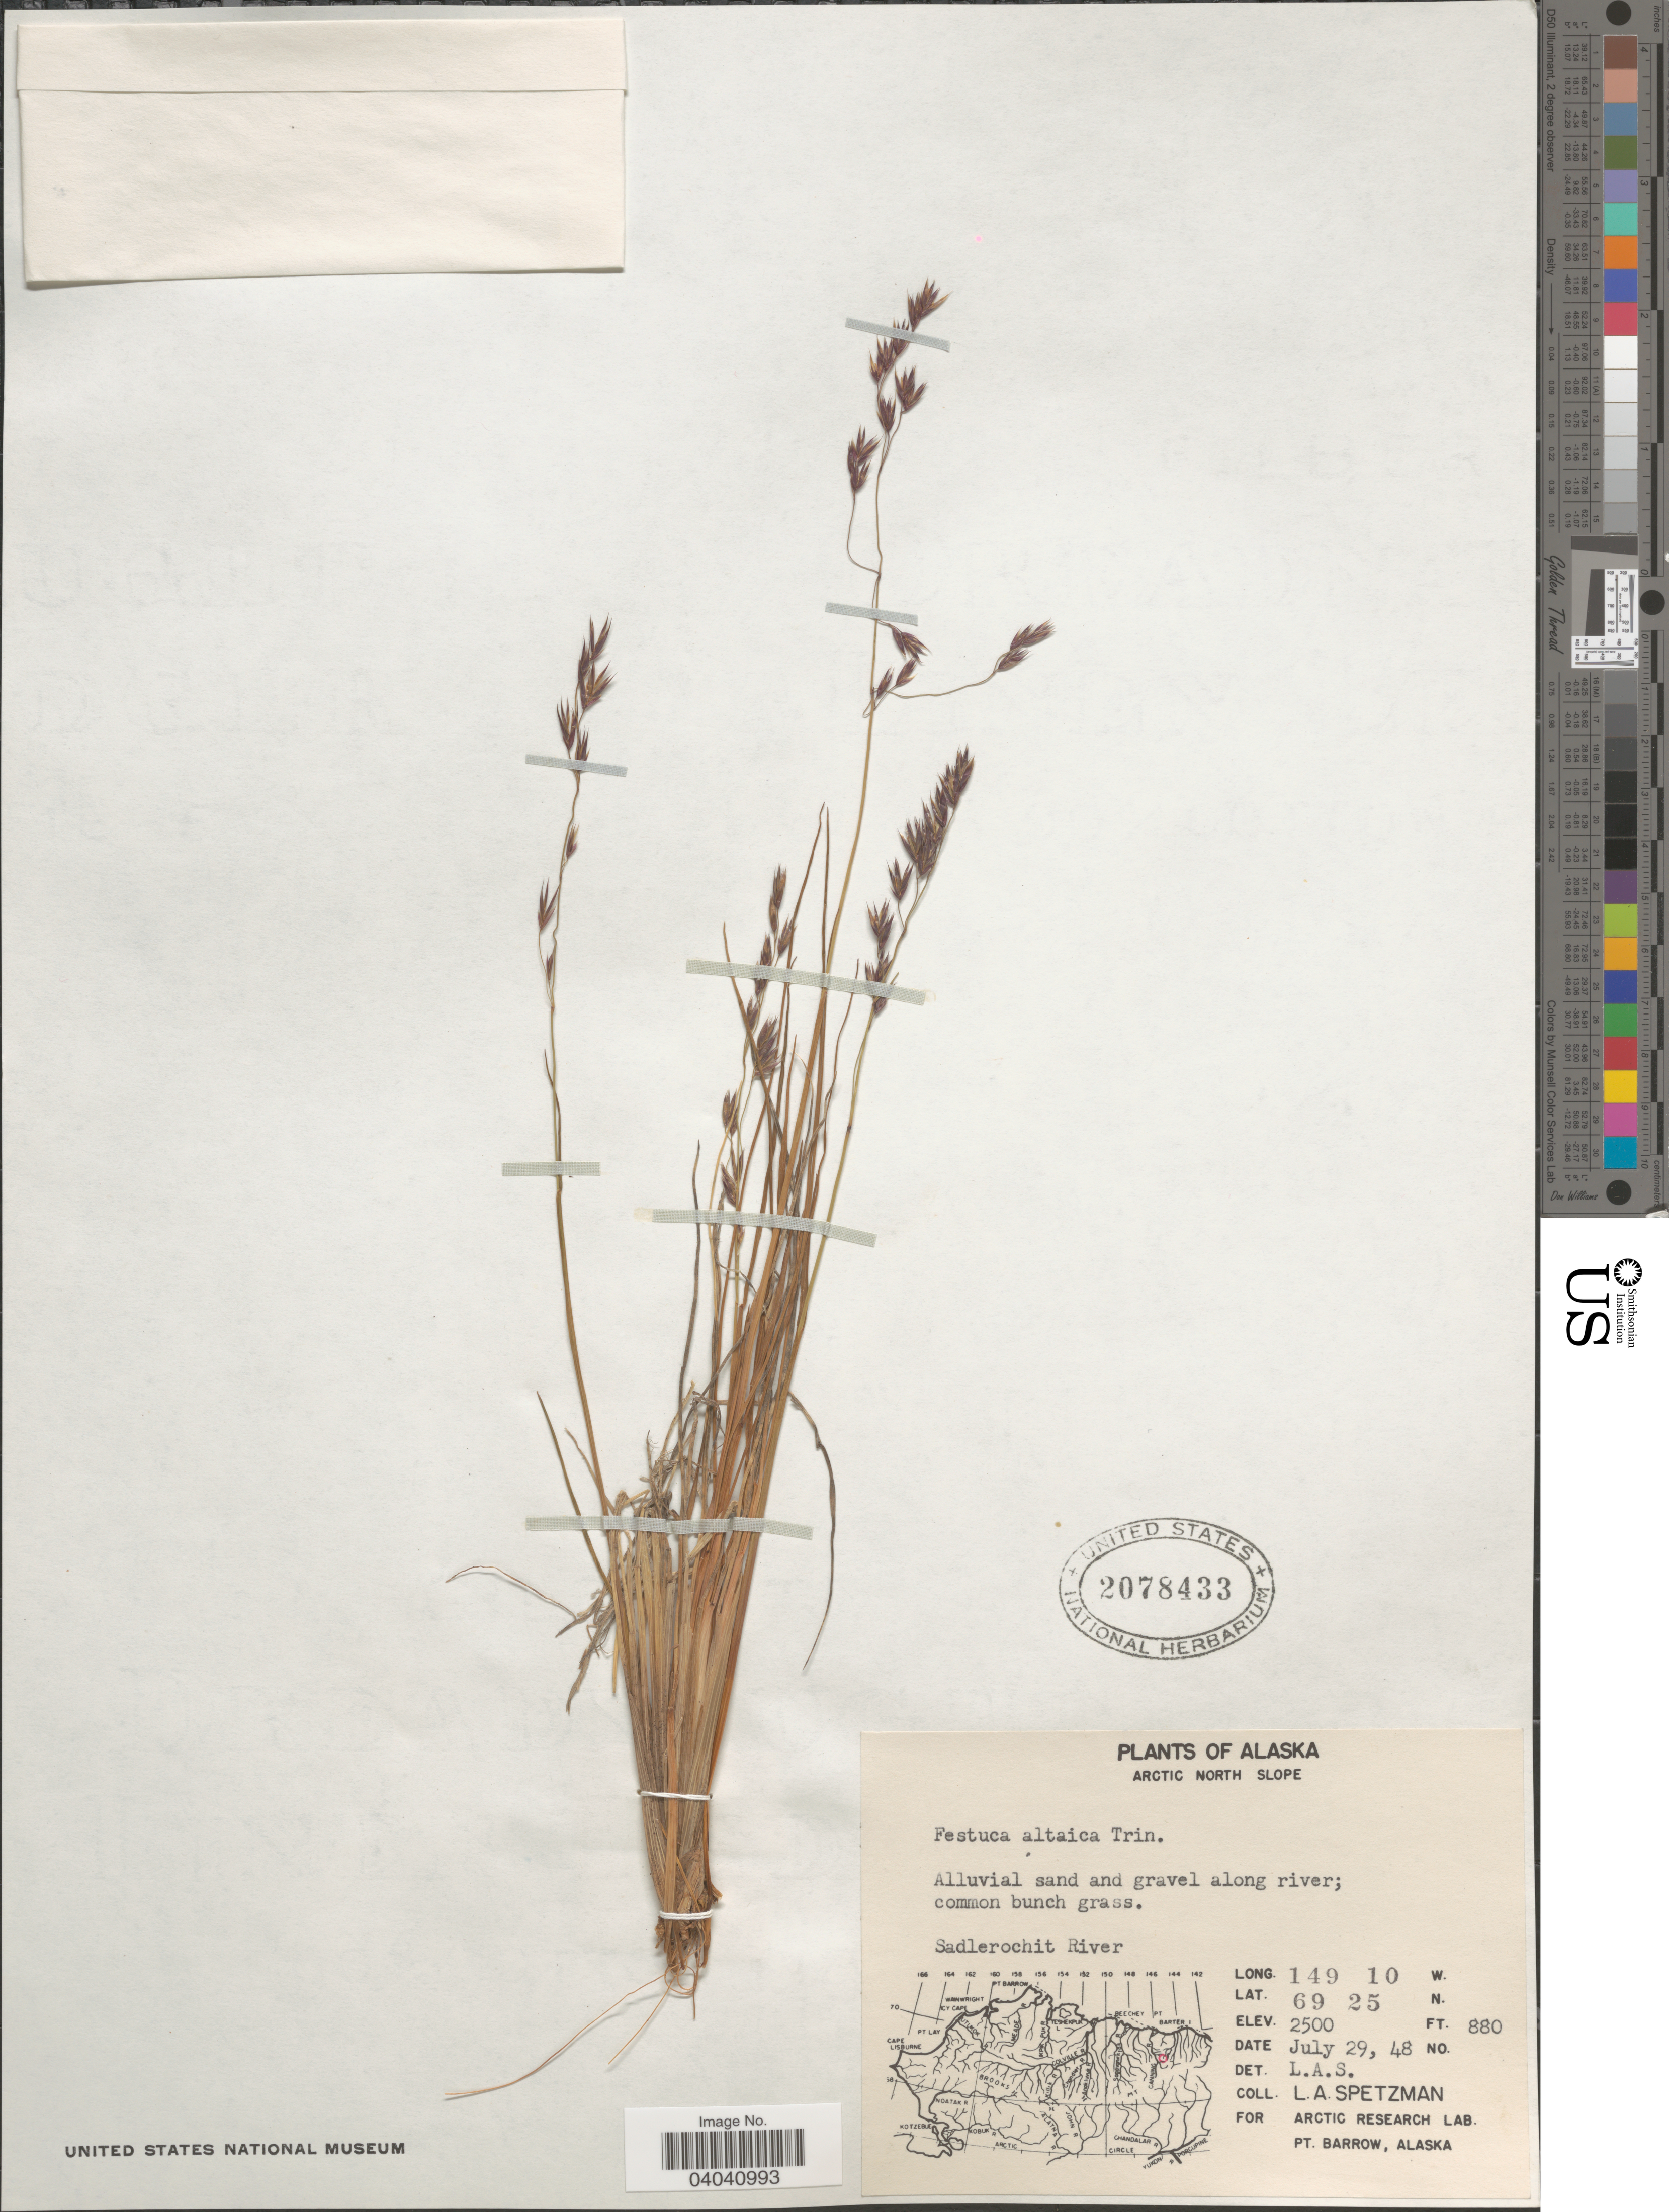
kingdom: Plantae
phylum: Tracheophyta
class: Liliopsida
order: Poales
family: Poaceae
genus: Festuca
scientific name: Festuca altaica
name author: Trin.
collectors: L. Spetzman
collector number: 880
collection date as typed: Transcribed d/m/y: 29/7/48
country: United States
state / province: Alaska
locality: Arctic North Slope. Sadlerochit River.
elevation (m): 762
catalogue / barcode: US 2078433